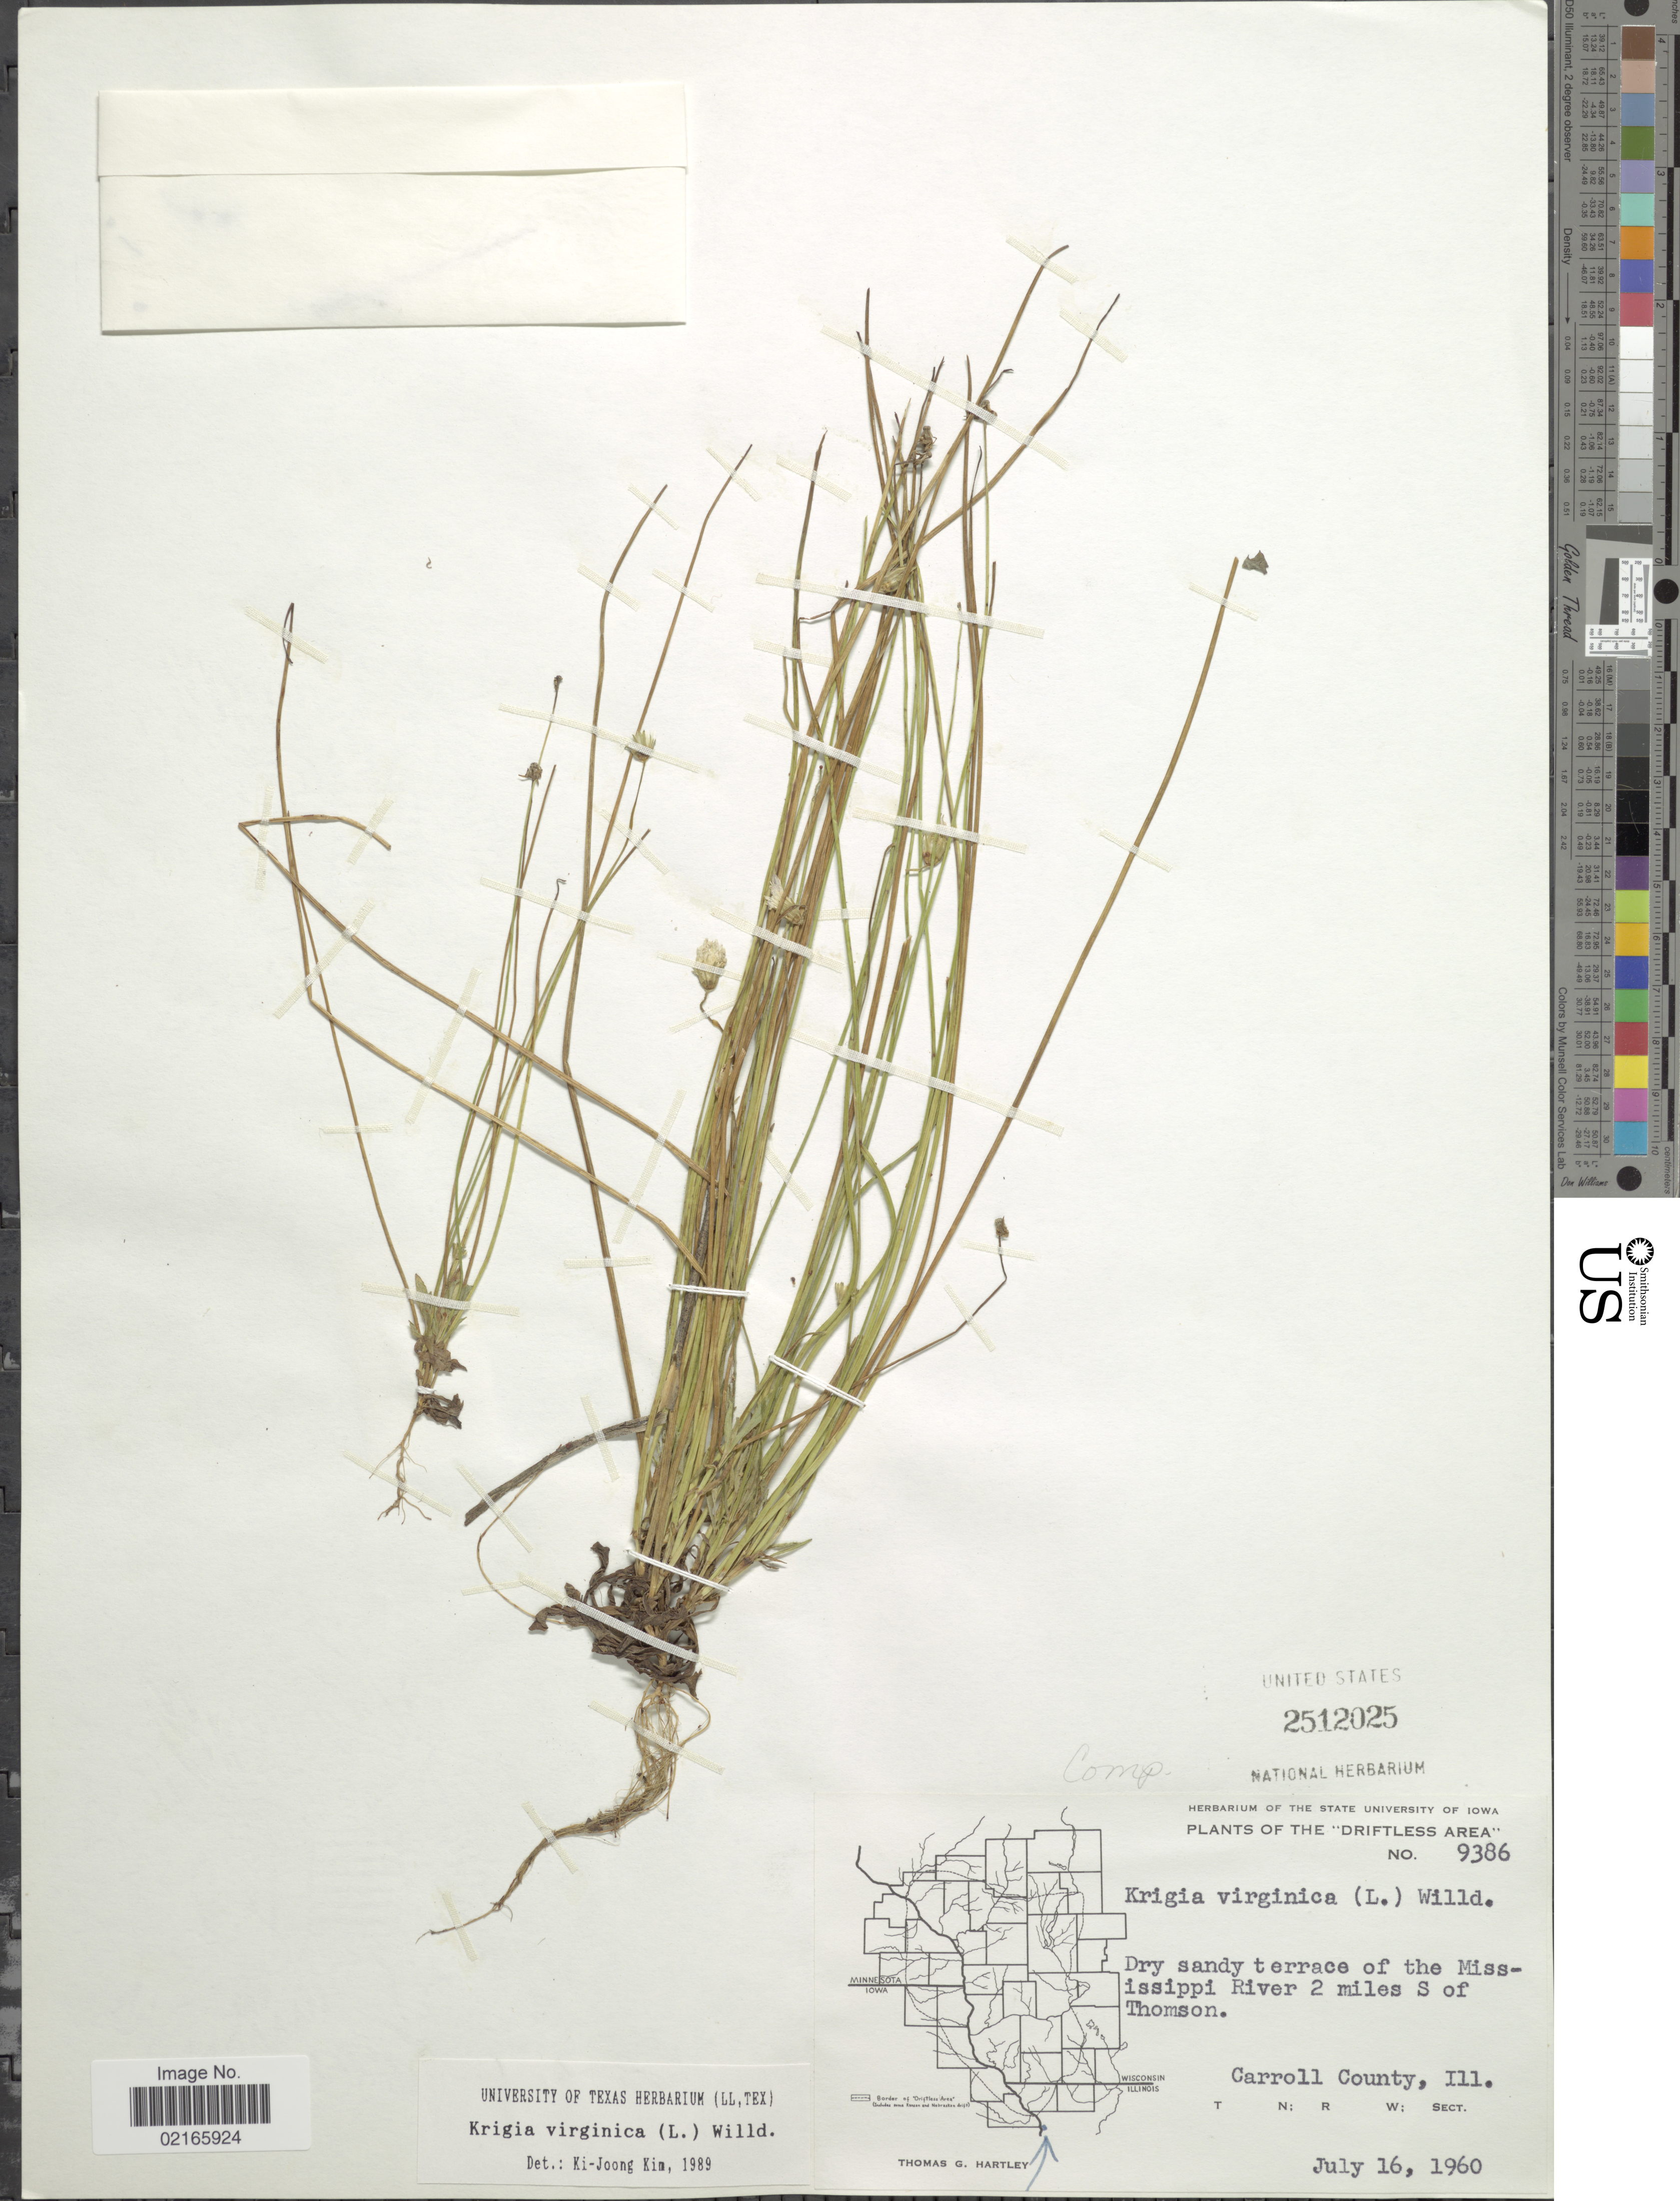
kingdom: Plantae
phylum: Tracheophyta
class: Magnoliopsida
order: Asterales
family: Asteraceae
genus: Krigia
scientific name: Krigia virginica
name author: (L.) Willd.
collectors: T. G. Hartley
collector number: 9386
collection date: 1960-07-16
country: United States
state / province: Illinois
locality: Driftless Area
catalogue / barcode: US 2512025